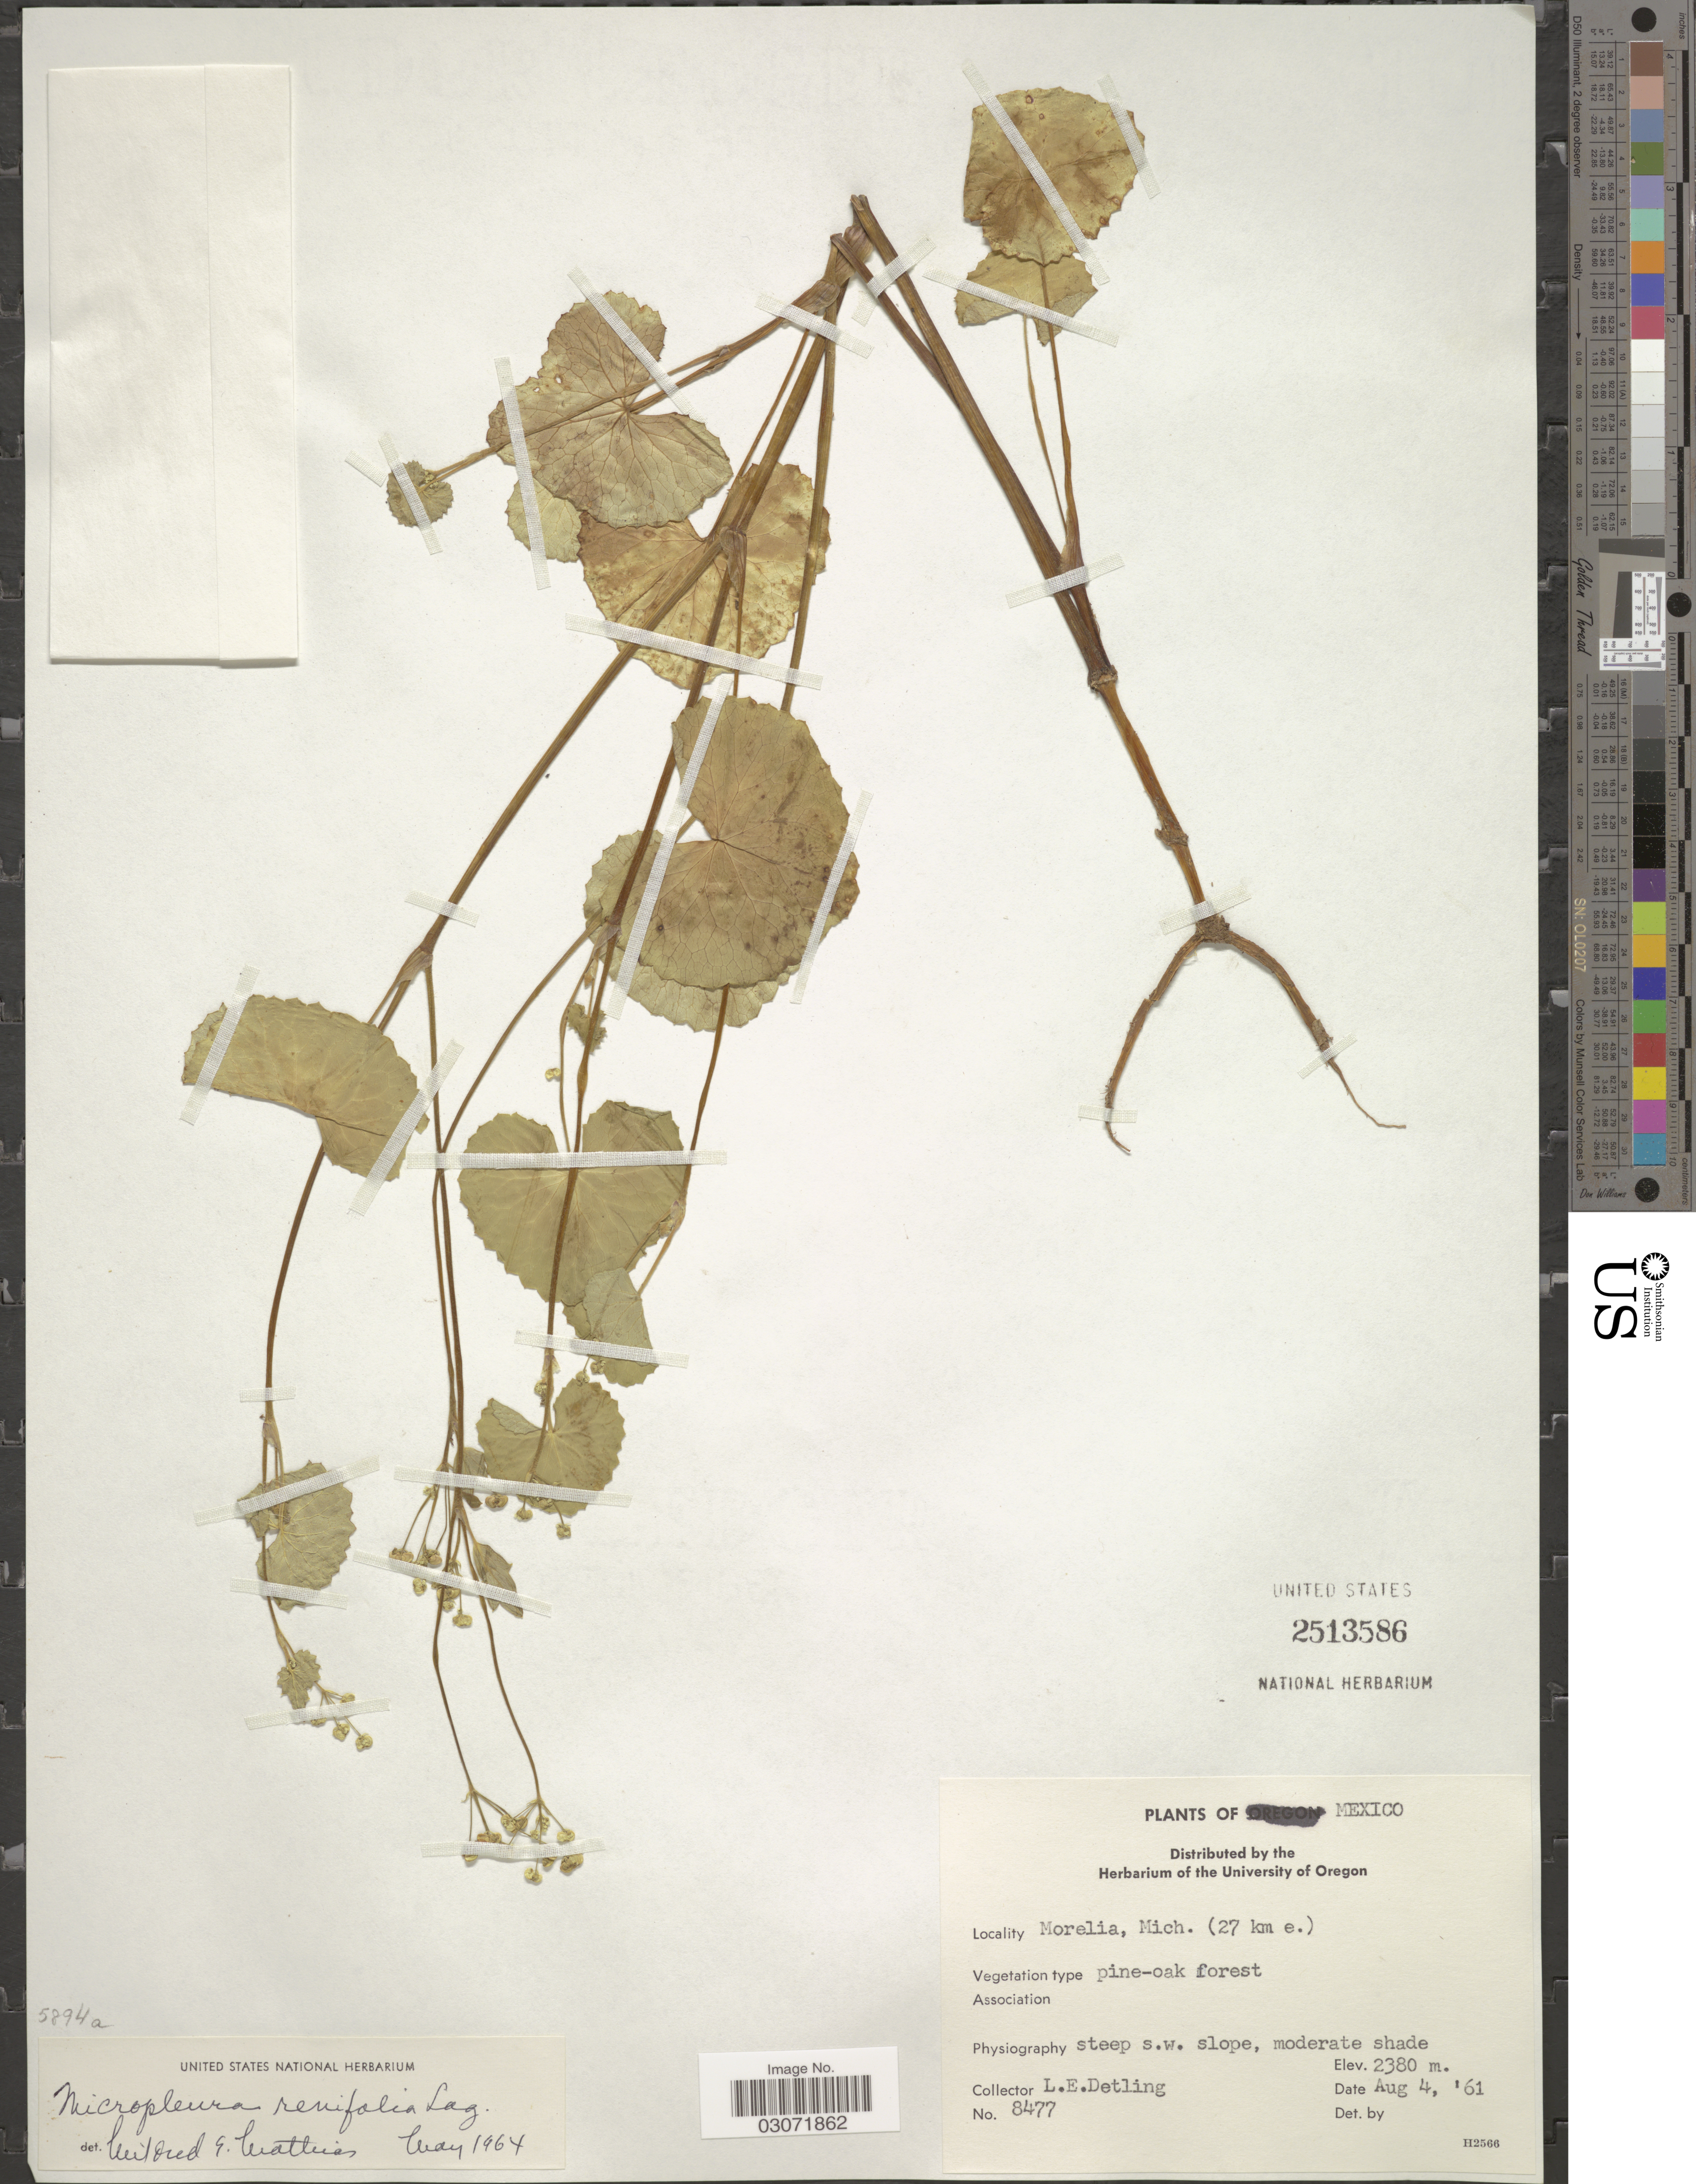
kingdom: Plantae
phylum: Tracheophyta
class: Magnoliopsida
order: Apiales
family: Apiaceae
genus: Micropleura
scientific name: Micropleura renifolia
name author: Lag.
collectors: L. E. Detling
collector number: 8477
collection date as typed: Transcribed d/m/y: 4/8/61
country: Mexico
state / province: Michoacán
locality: Morelia (27 km e.).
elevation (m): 2380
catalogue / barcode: US 2513586